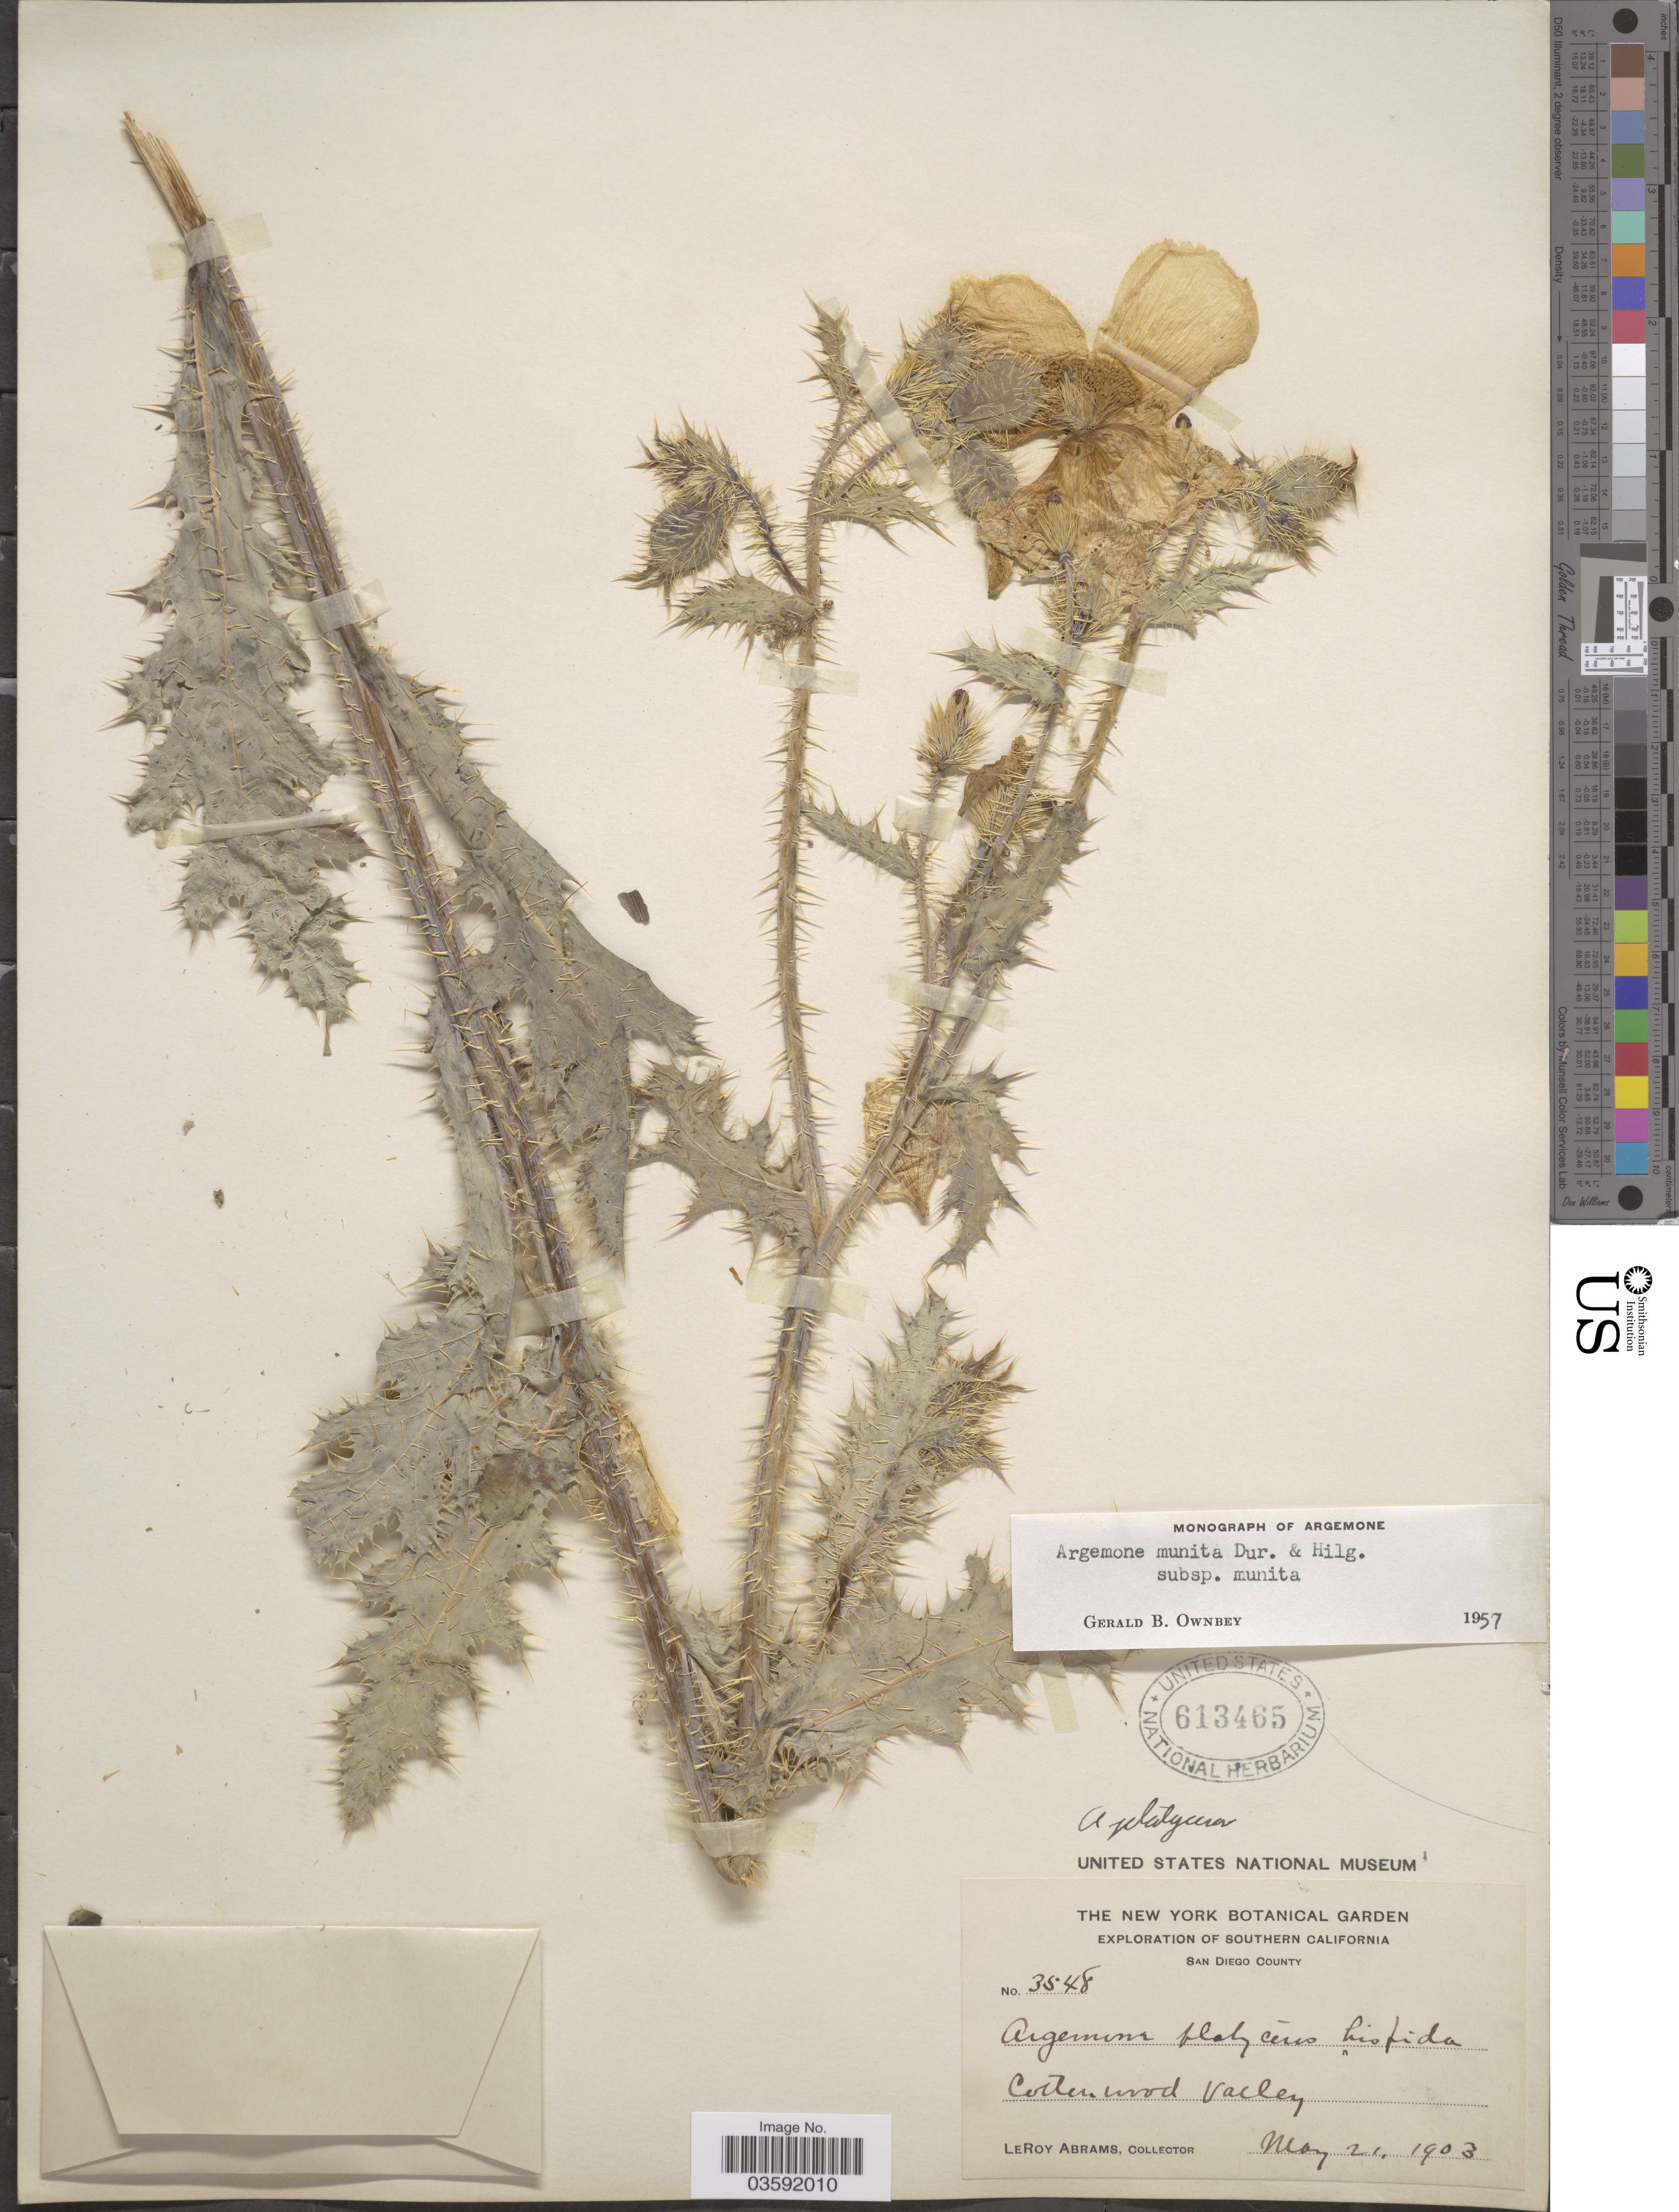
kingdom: Plantae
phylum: Tracheophyta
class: Magnoliopsida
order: Ranunculales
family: Papaveraceae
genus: Argemone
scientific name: Argemone munita subsp. munita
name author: Durand & Hilg.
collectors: L. Abrams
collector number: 3548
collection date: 1903-05-21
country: United States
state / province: California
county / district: San Diego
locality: Southern California. San Diego County. Cottonwood Valley.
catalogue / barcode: US 613465